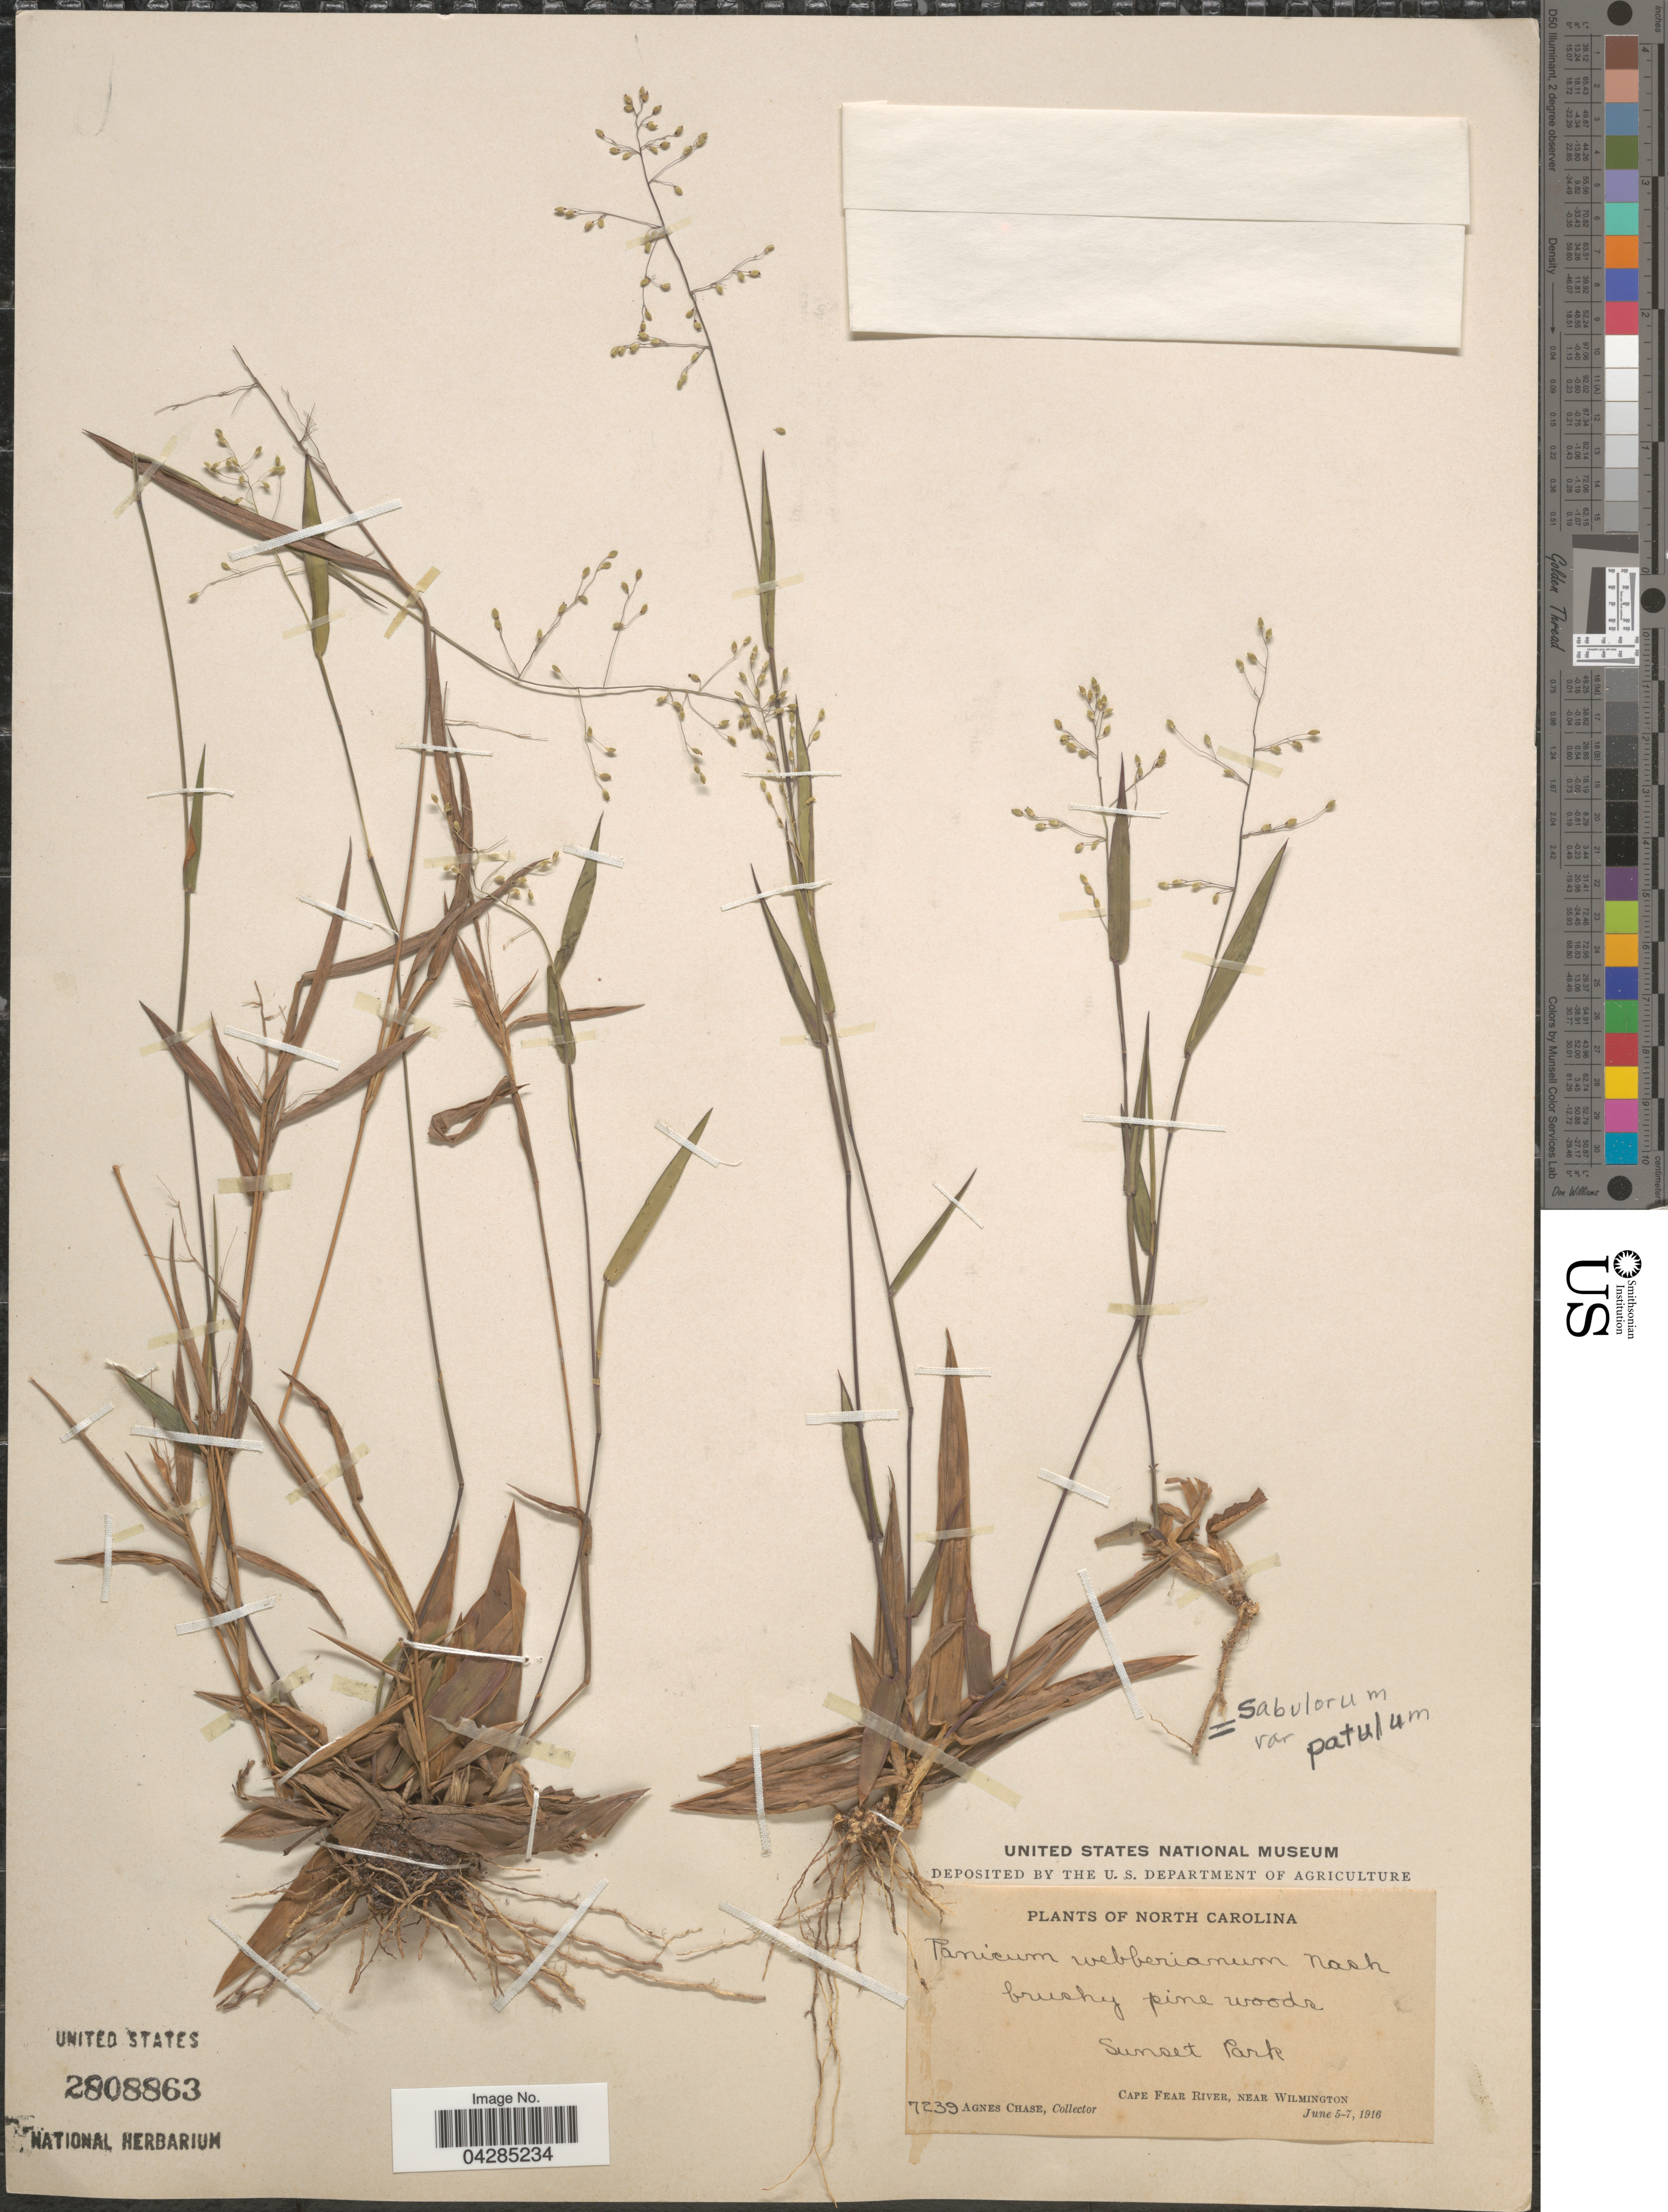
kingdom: Plantae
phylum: Tracheophyta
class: Liliopsida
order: Poales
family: Poaceae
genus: Dichanthelium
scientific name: Dichanthelium portoricense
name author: (Desv. ex Ham.) B.F. Hansen & Wunderlin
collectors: A. Chase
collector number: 7239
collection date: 1916-06-05/1916-06-07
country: United States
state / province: North Carolina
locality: Brushy pine woods. Sunset Park. Cape Fear River, near Wilmington.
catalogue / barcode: US 2808863